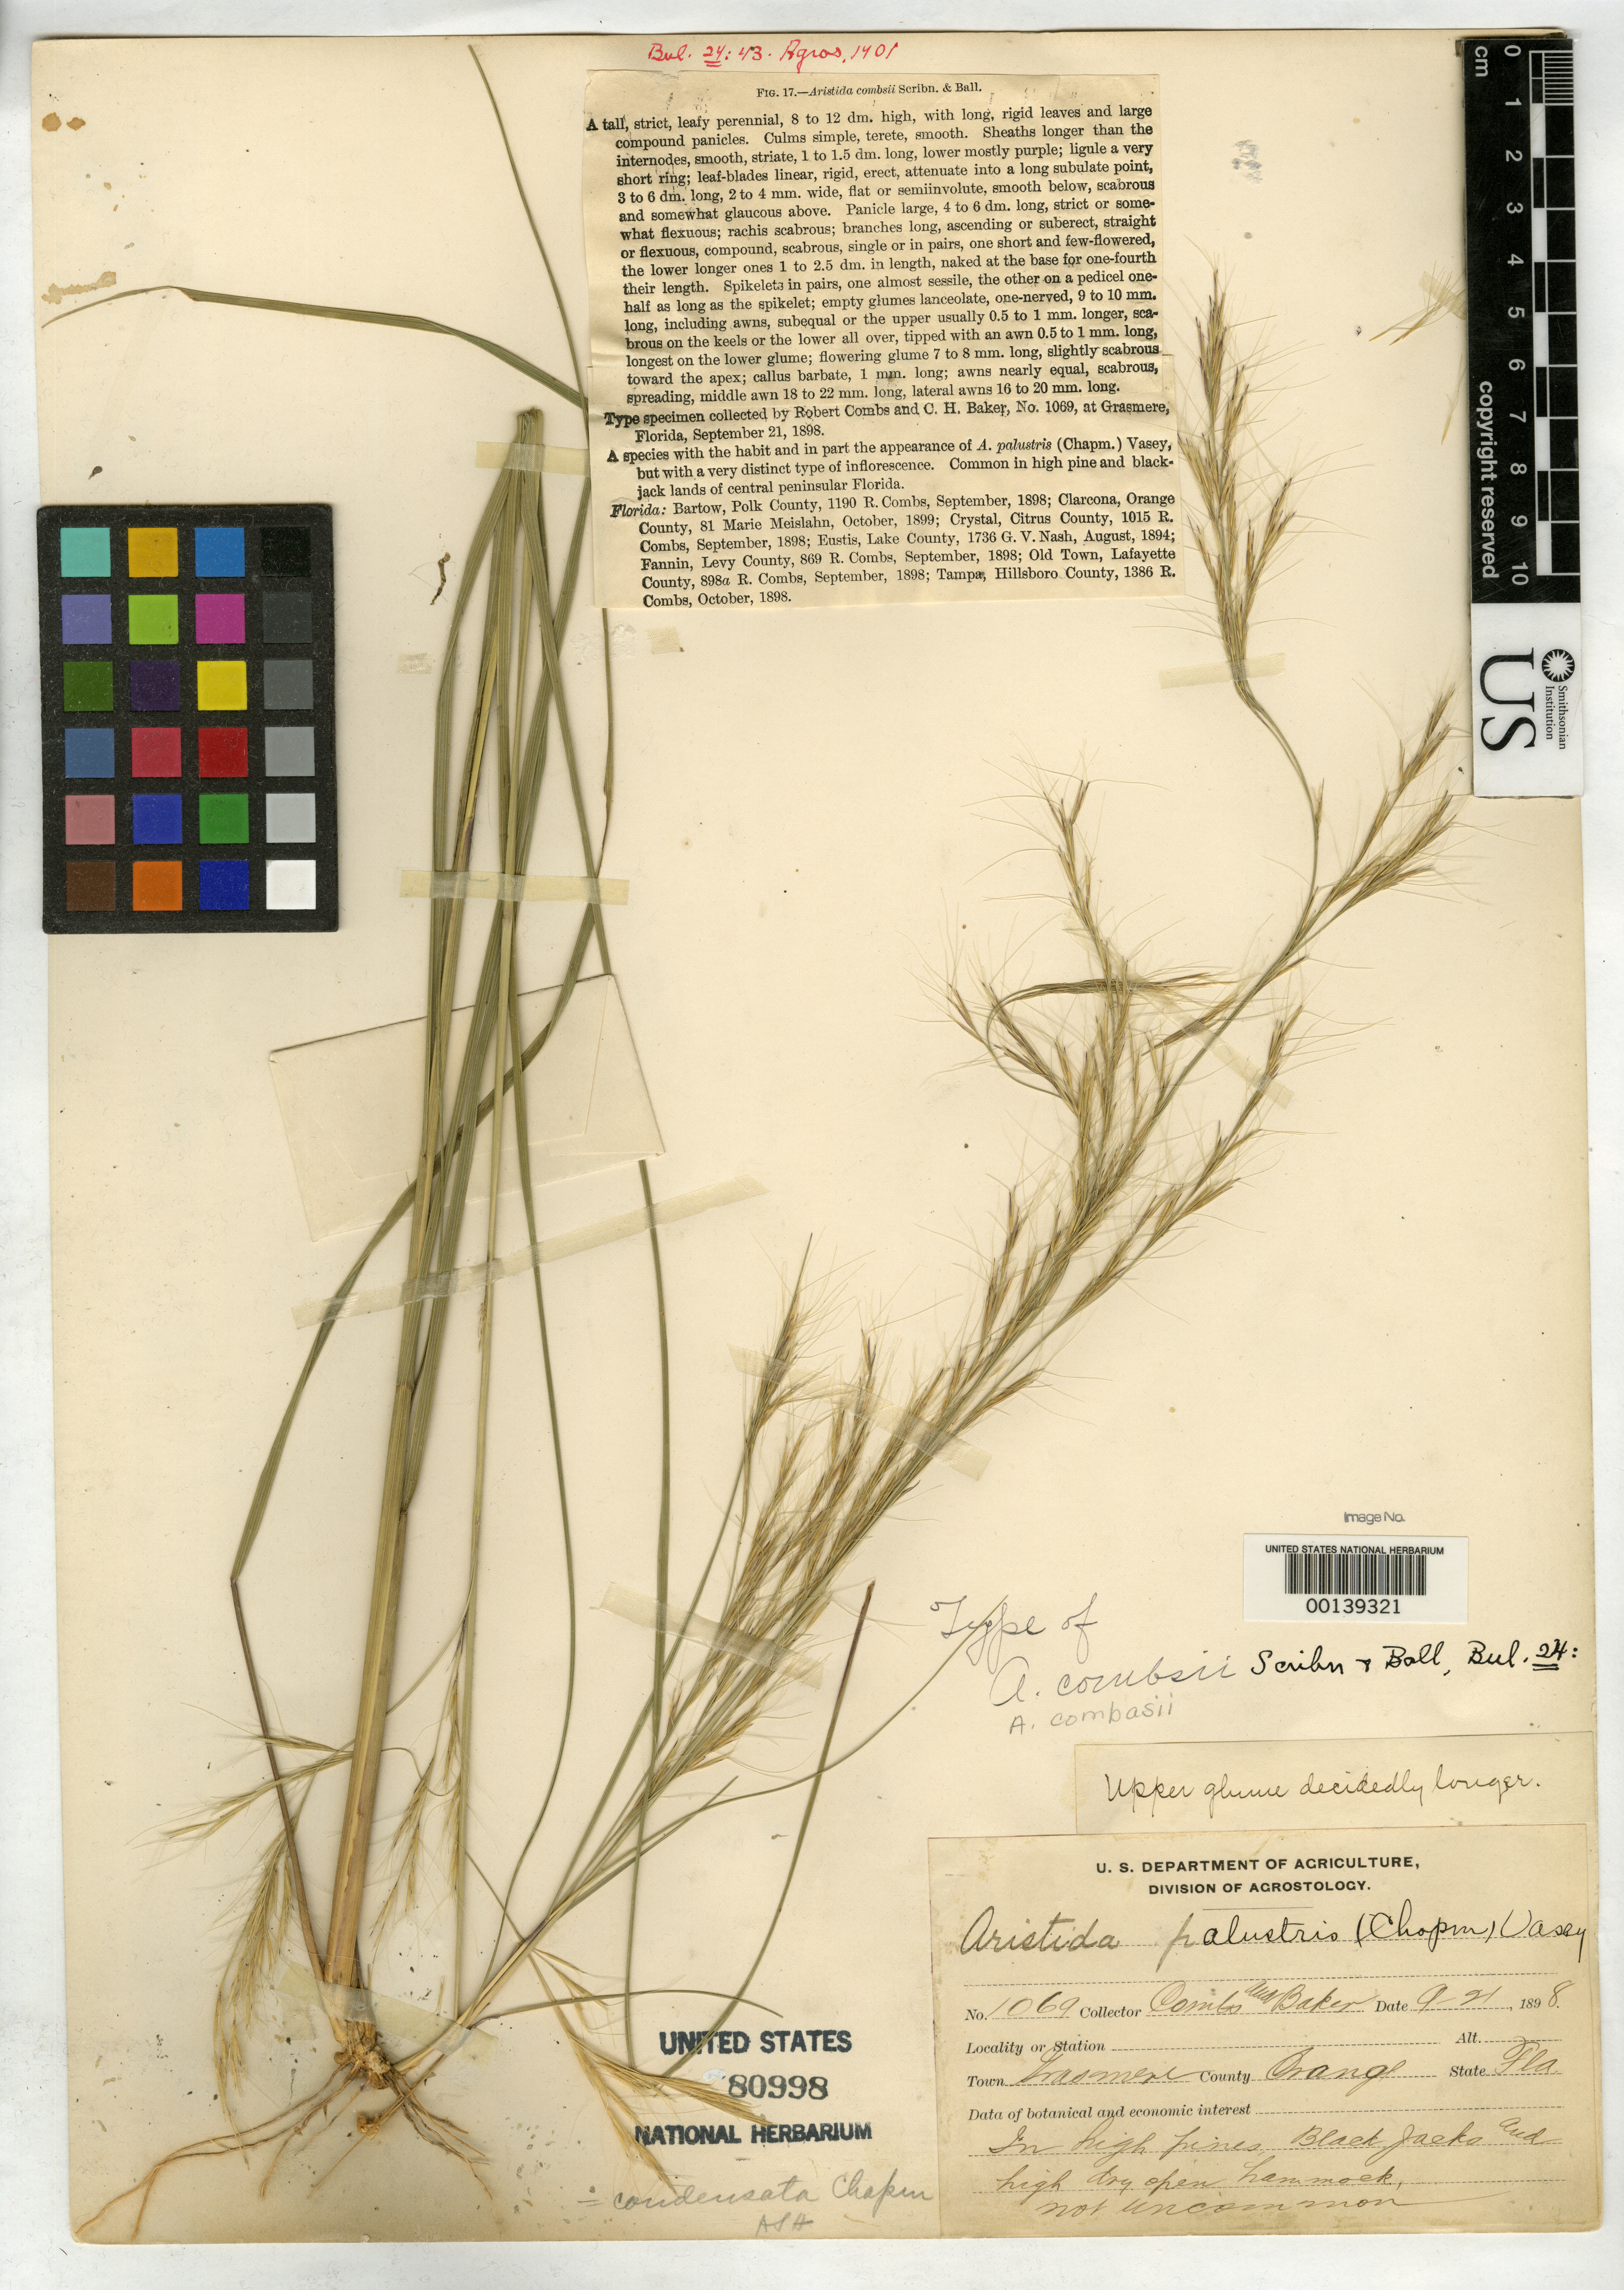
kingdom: Plantae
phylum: Tracheophyta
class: Liliopsida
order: Poales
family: Poaceae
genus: Aristida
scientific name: Aristida combsii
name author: Scribn. & C.R. Ball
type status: Holotype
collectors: K. Combs & C. H. Baker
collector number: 1069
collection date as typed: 21 Sep 1898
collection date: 1898-09-21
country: United States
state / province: Florida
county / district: Orange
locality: Grasmere.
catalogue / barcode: US 80998